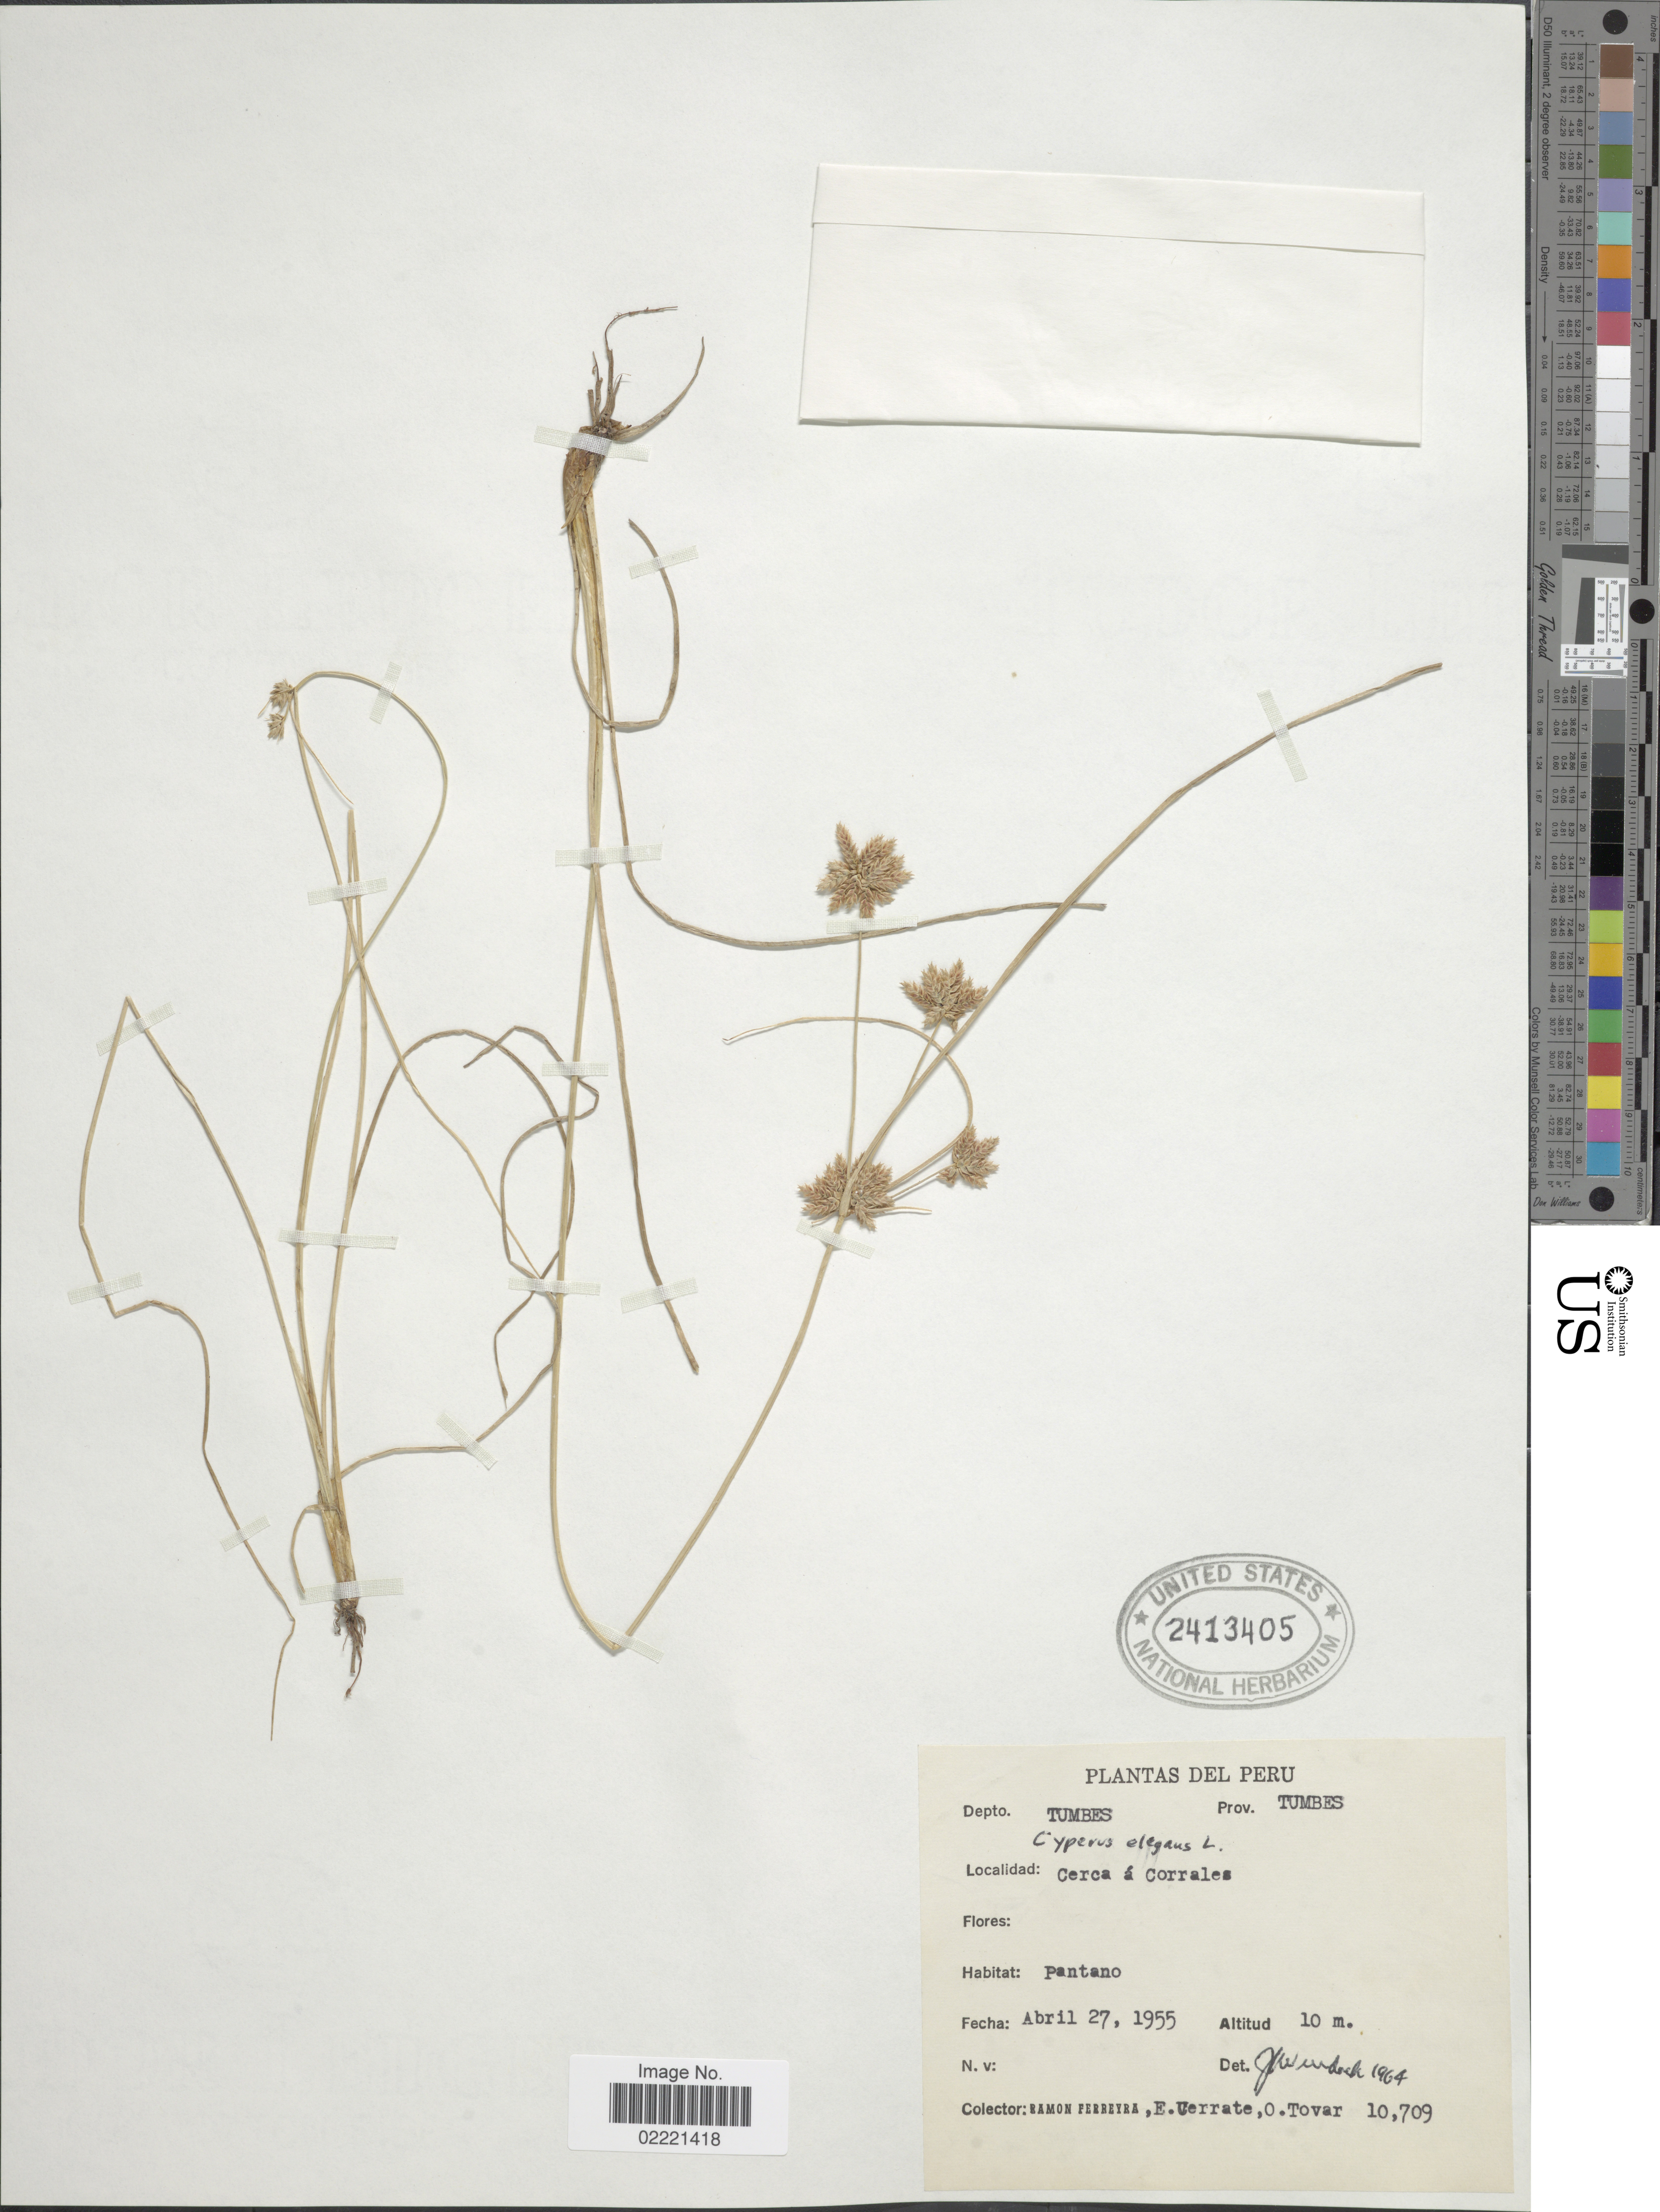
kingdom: Plantae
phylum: Tracheophyta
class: Liliopsida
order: Poales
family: Cyperaceae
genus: Cyperus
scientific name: Cyperus elegans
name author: L.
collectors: R. A. Ferreyra, E. Verrate & Ó. Tovar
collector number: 10709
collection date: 1955-04-27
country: Peru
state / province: Tumbes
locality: Depto. Tumbes, cerca a Corrales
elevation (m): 10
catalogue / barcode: US 2413405